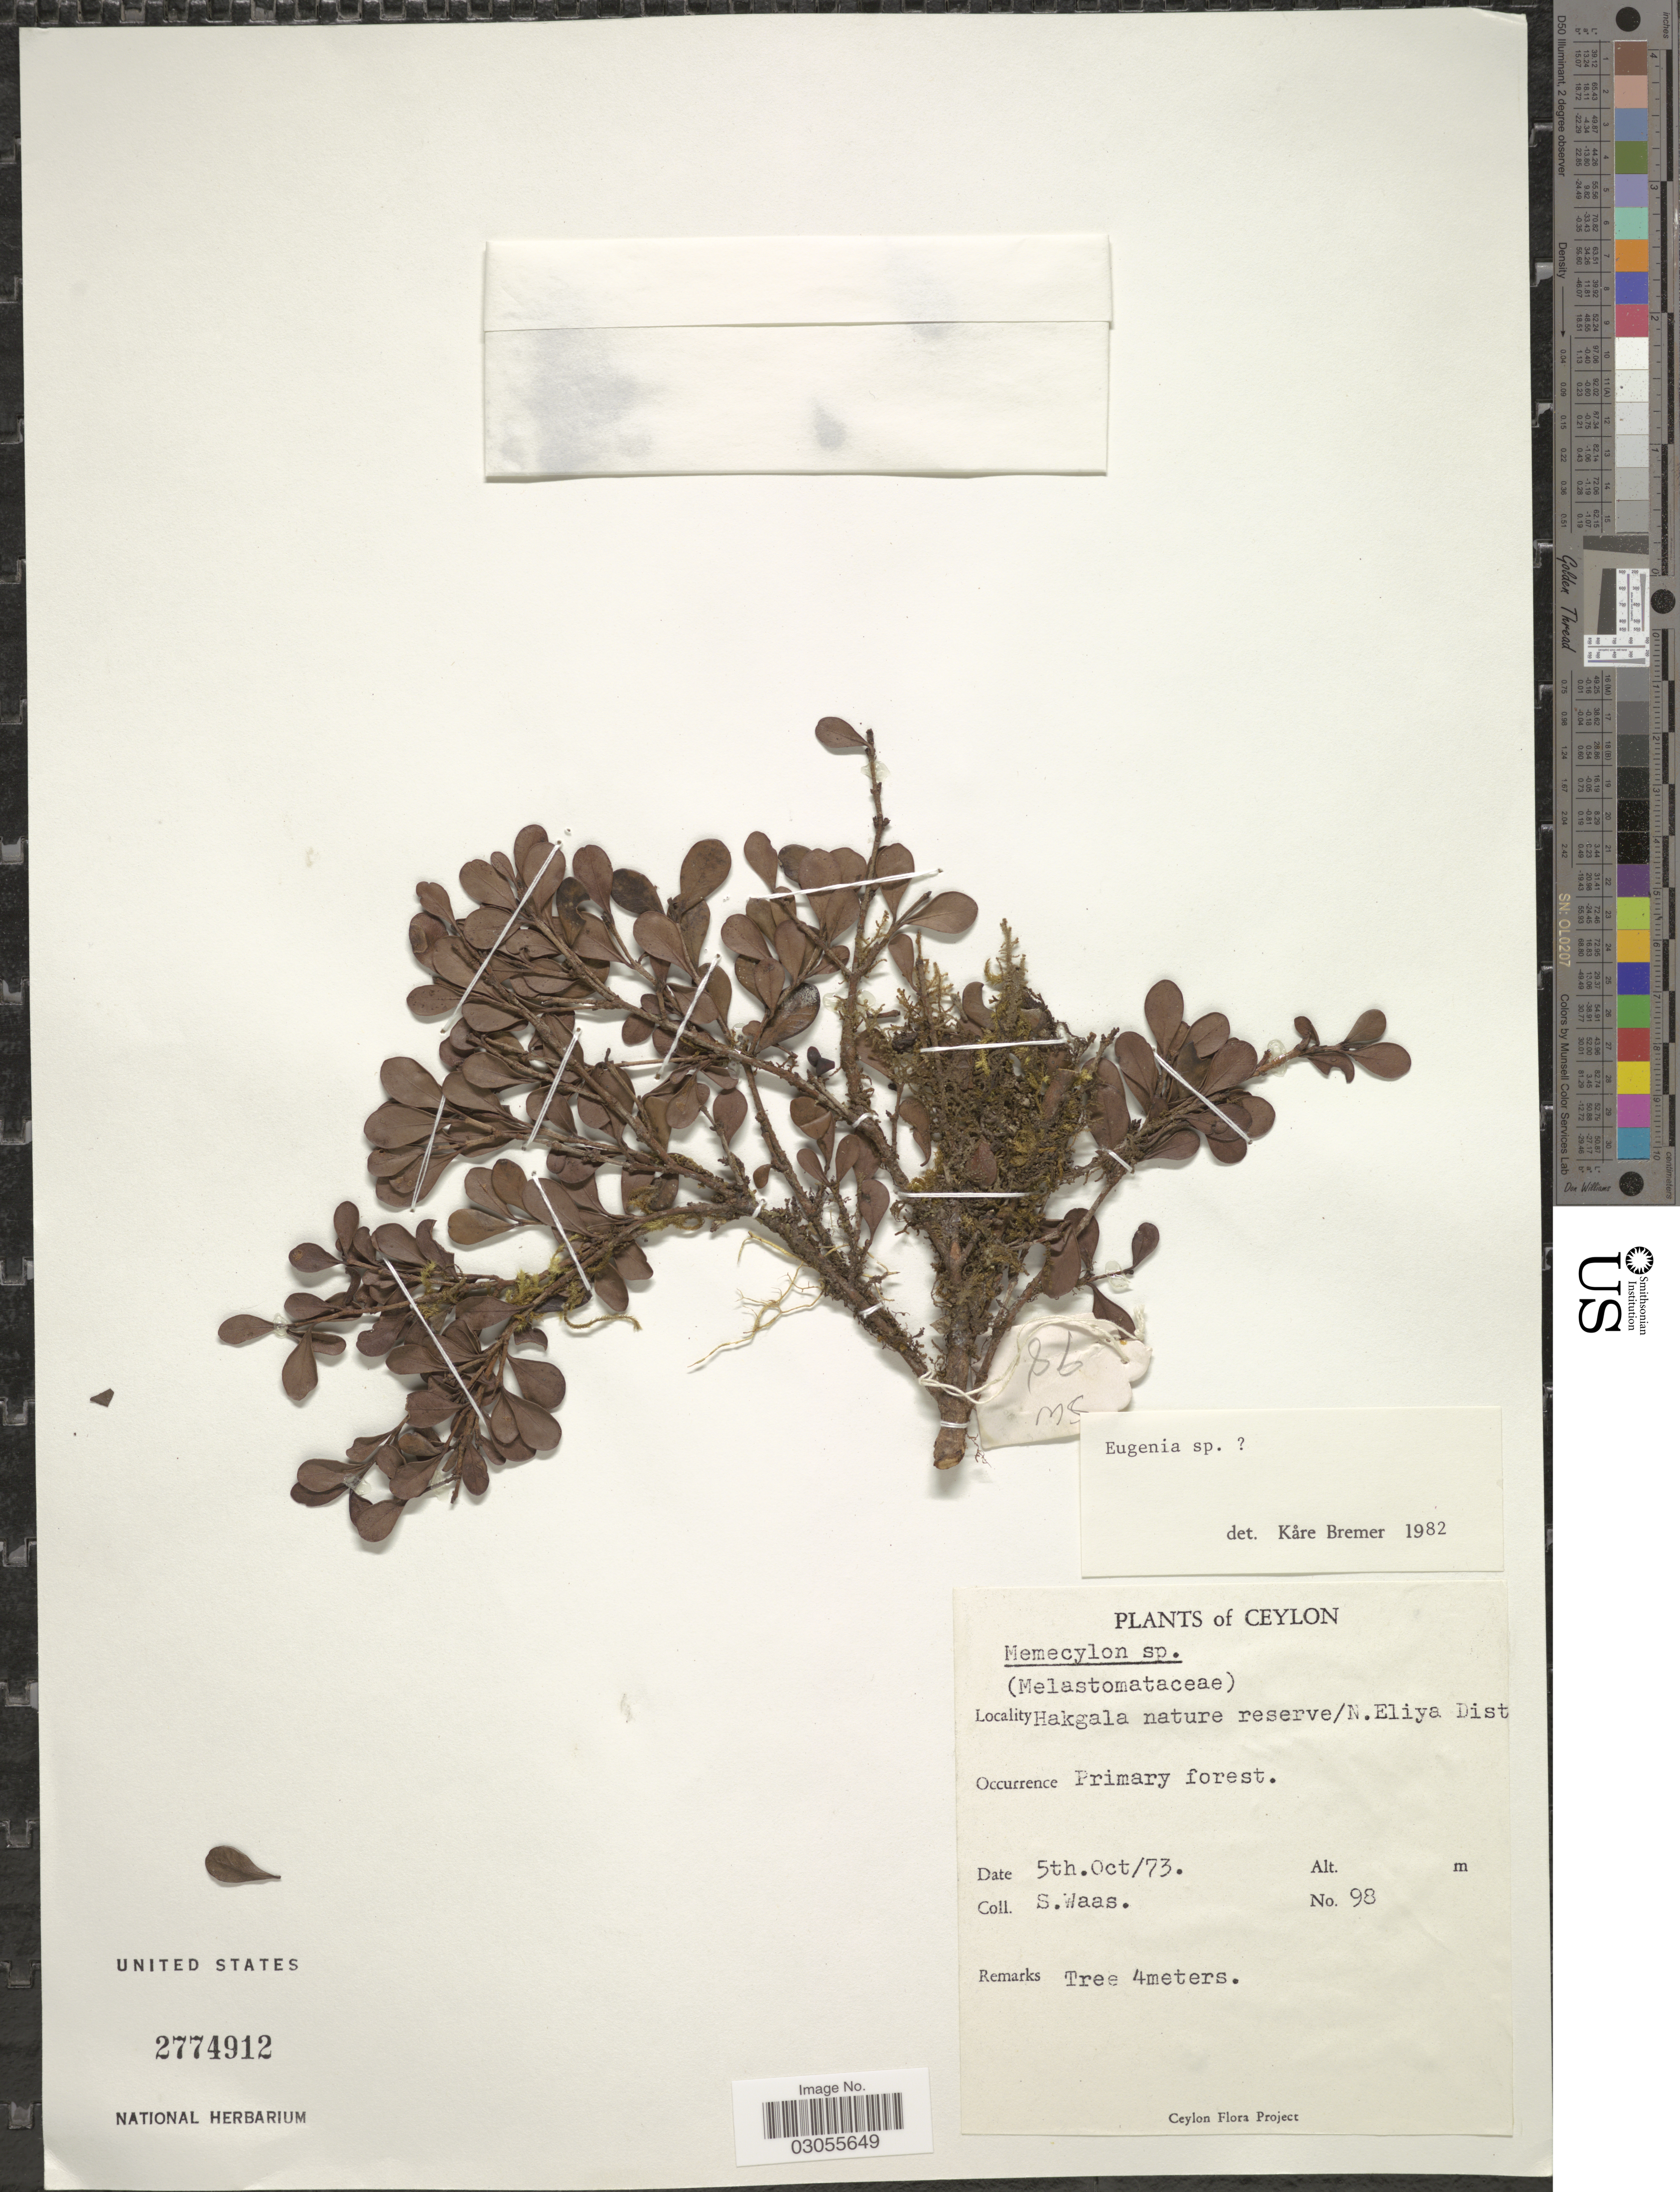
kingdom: Plantae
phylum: Tracheophyta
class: Magnoliopsida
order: Myrtales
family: Myrtaceae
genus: Eugenia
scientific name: Eugenia sp.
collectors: S. Waas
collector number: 98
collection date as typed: Transcribed d/m/y: 5/10/73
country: Sri Lanka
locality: Ceylon. Hakgala nature reserve/N. Eliya Dist.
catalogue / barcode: US 2774912